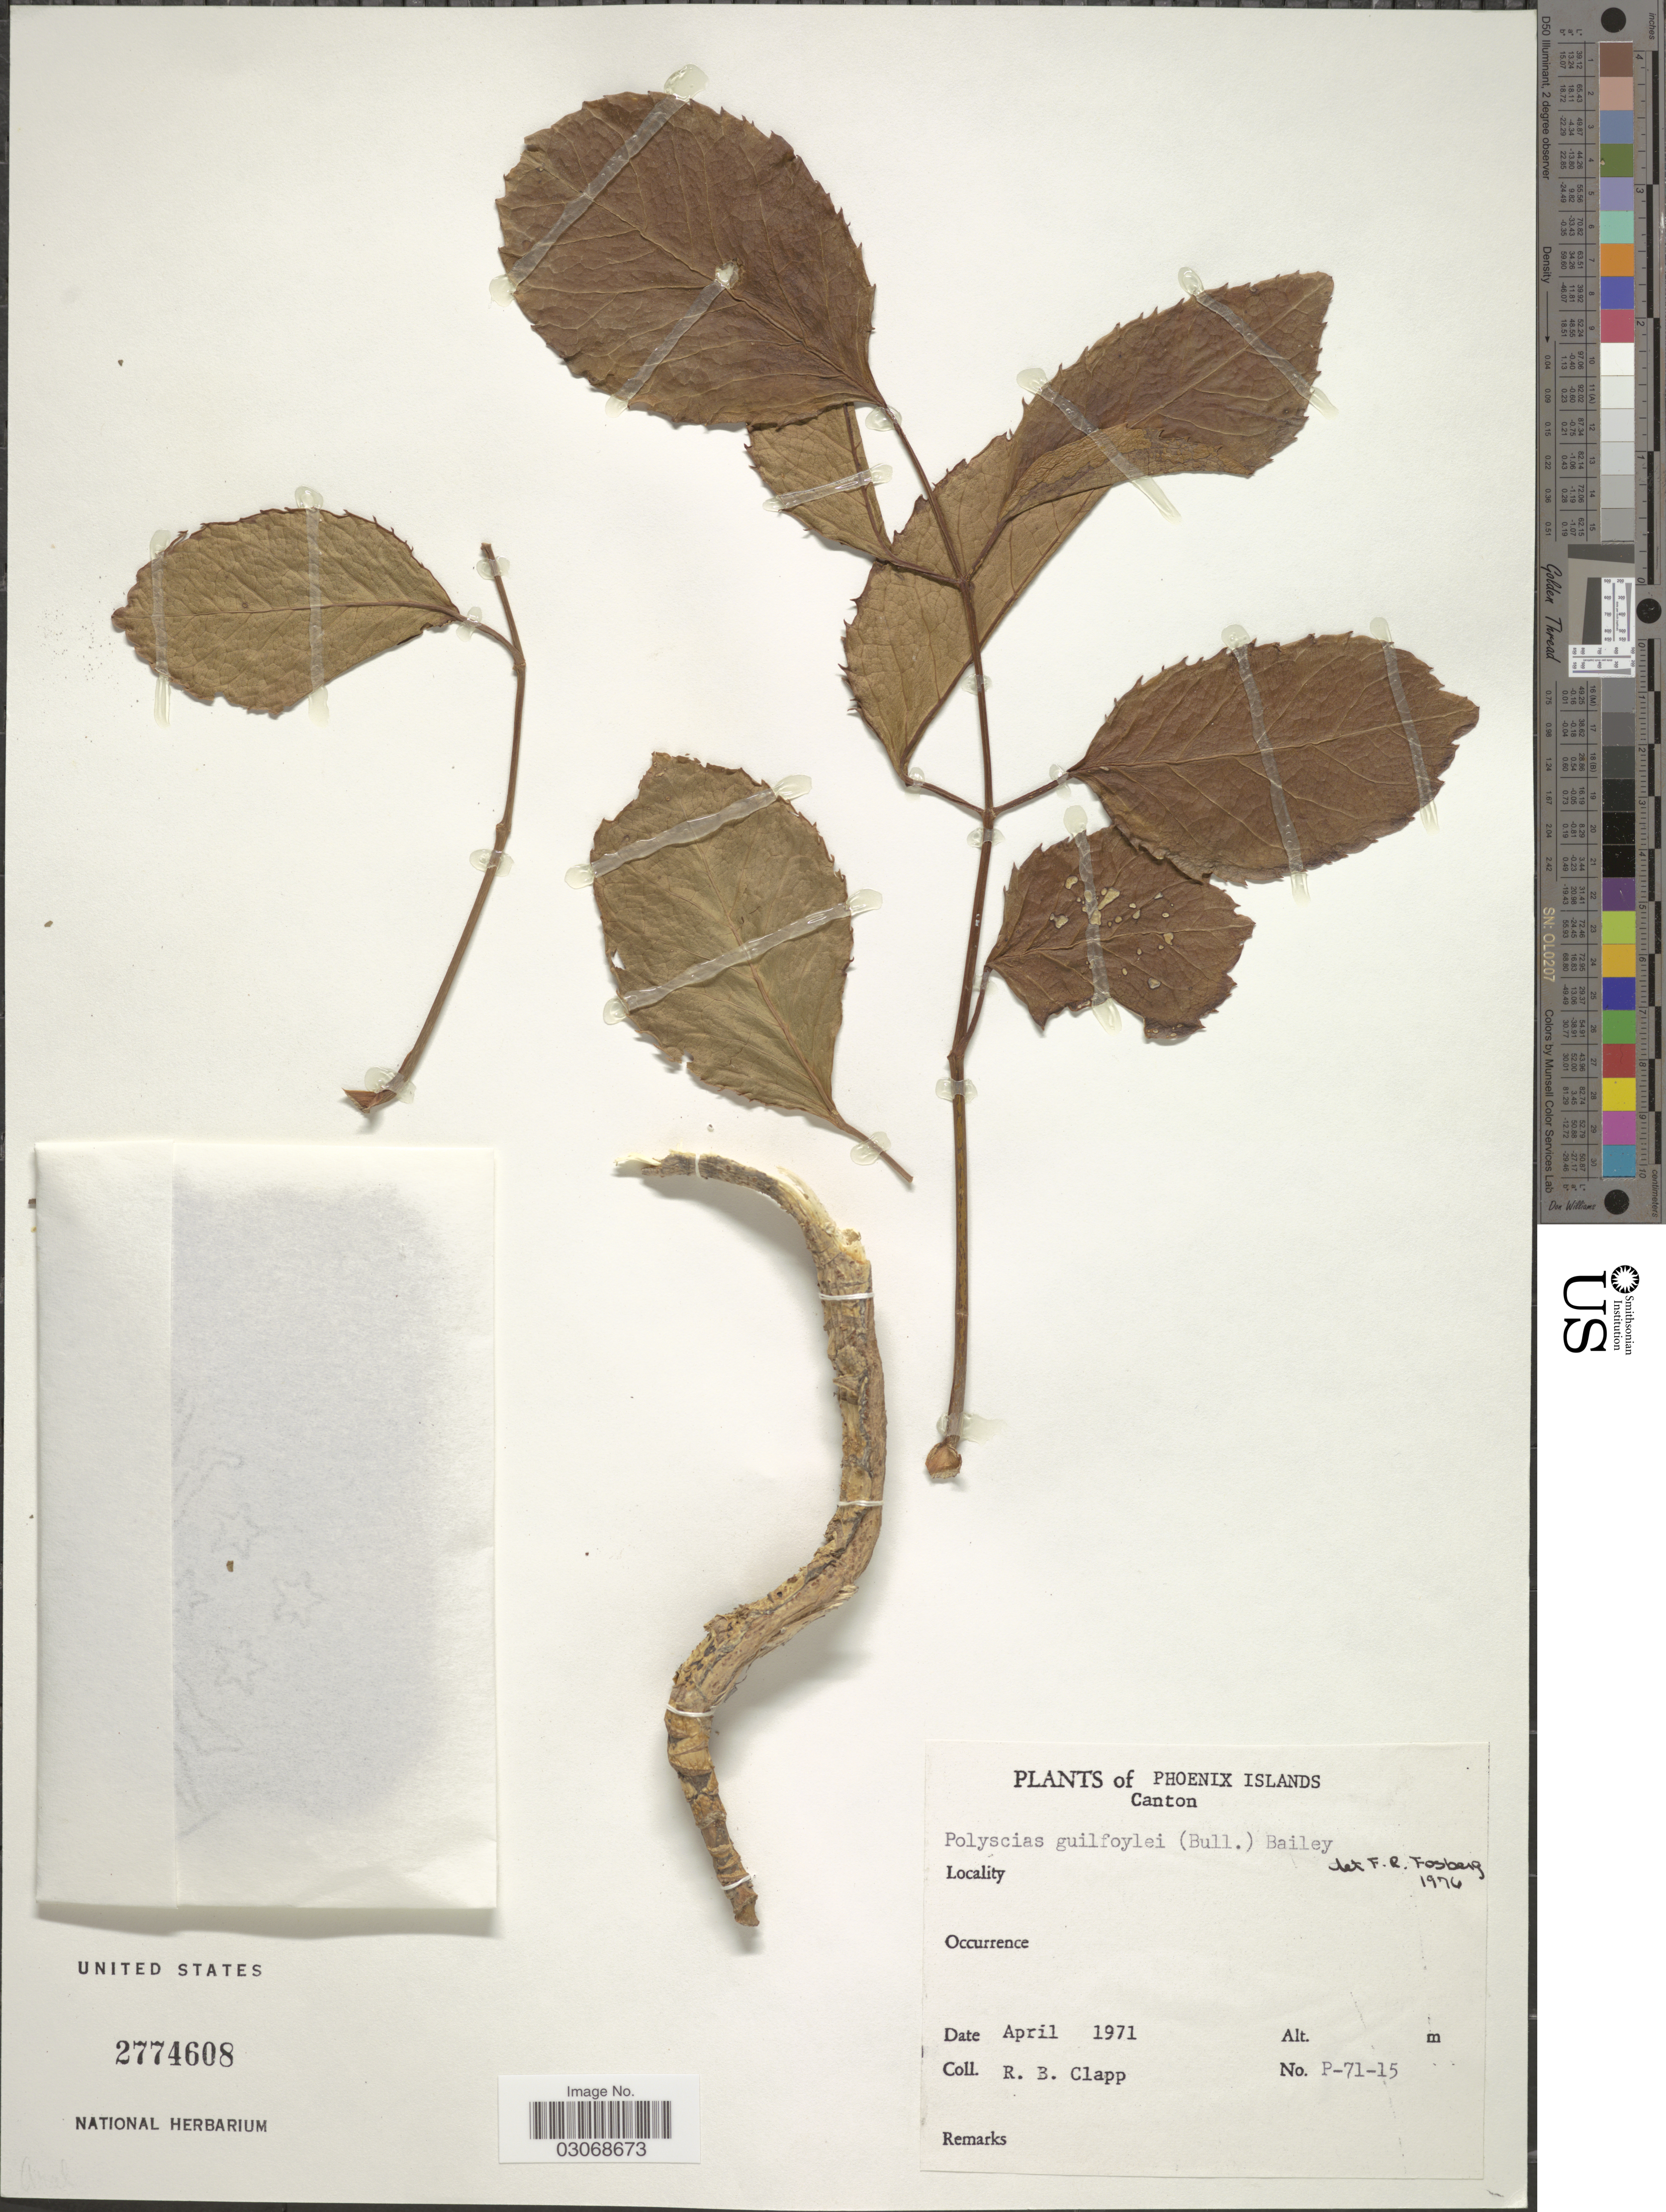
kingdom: Plantae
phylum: Tracheophyta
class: Magnoliopsida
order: Apiales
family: Araliaceae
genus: Polyscias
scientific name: Polyscias guilfoylei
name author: (W. Bull) L.H. Bailey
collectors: R. B. Clapp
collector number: P-71-15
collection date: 1971-04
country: Kiribati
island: Kanton [Canton] Atoll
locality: Phoenix Islands, Canton.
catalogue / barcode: US 2774608